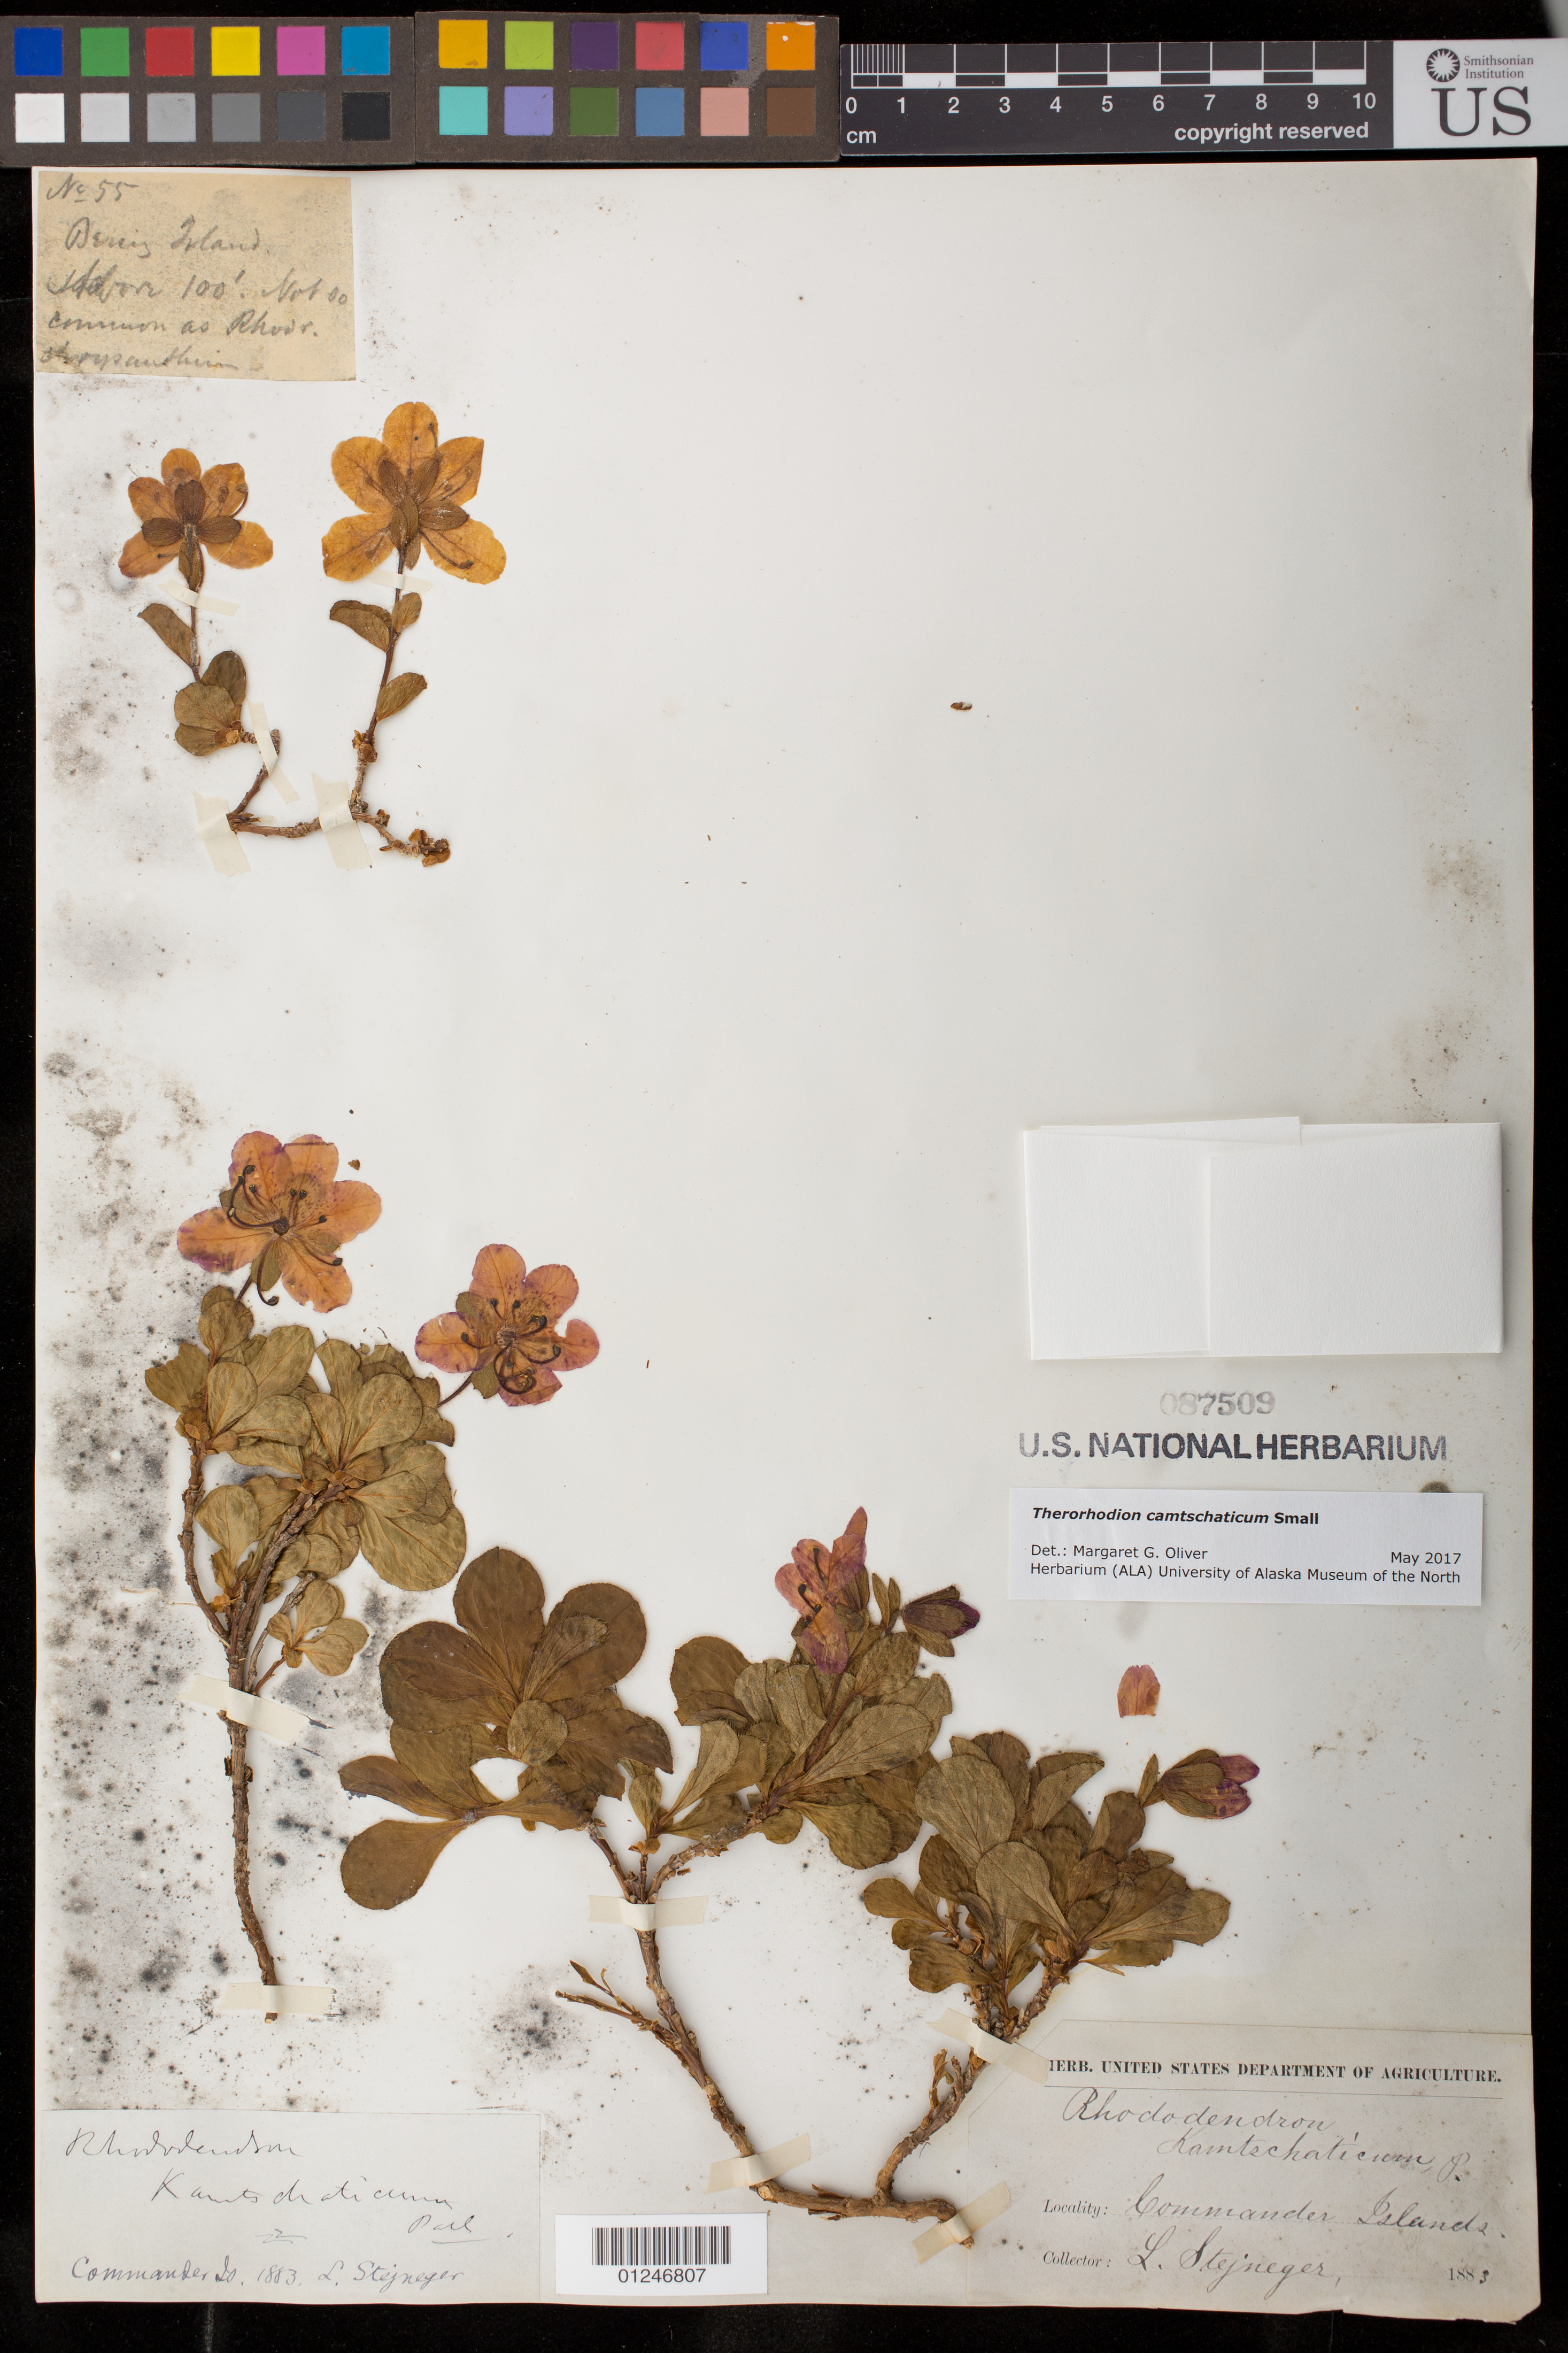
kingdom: Plantae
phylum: Tracheophyta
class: Magnoliopsida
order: Ericales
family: Ericaceae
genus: Therorhodion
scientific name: Therorhodion camtschaticum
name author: (Pall.) Small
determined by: Oliver, M. G., (ALA), University of Alaska Museum of the North (UNITED STATES)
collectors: L. Stejneger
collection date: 1883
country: United States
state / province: Alaska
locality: Commander Islands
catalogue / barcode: US 87509